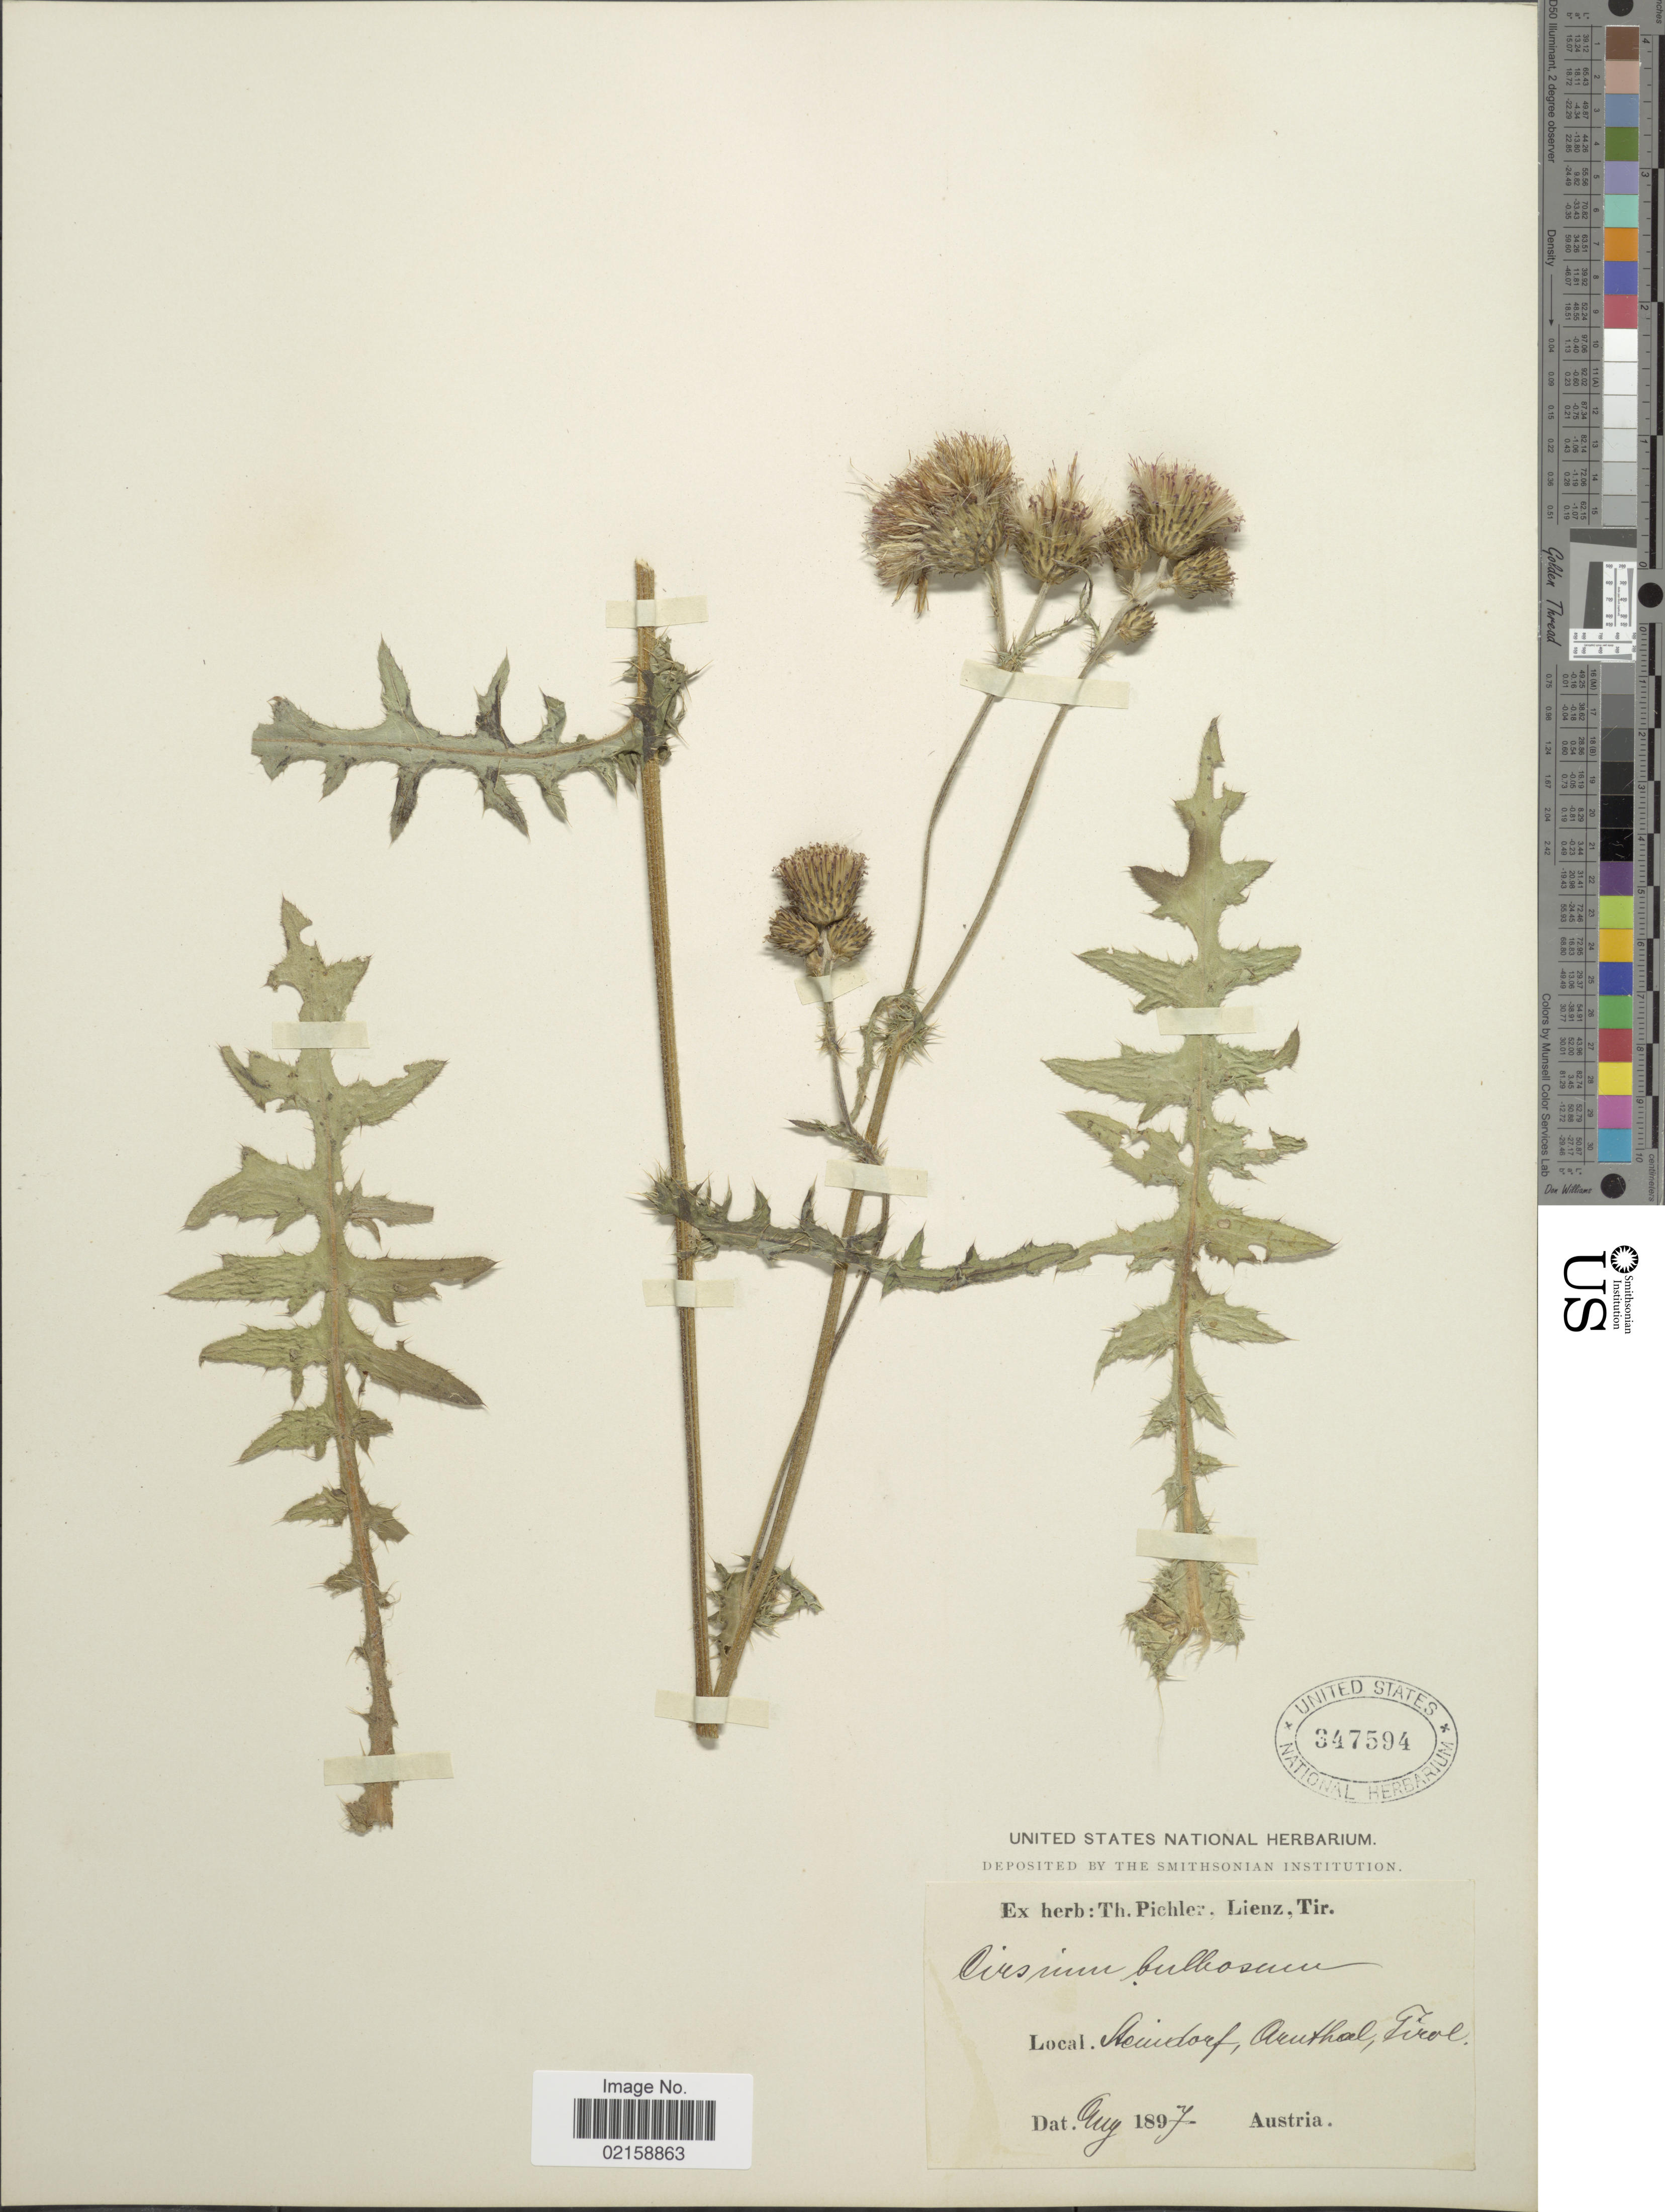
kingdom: Plantae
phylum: Tracheophyta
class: Magnoliopsida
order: Asterales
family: Asteraceae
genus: Cirsium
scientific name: Cirsium tuberosum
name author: (L.) All.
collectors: ex herb. T. Pichler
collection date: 1897-08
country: Austria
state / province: Tirol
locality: Stuixtorf, Aruthal. [interpreted]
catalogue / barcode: US 347594